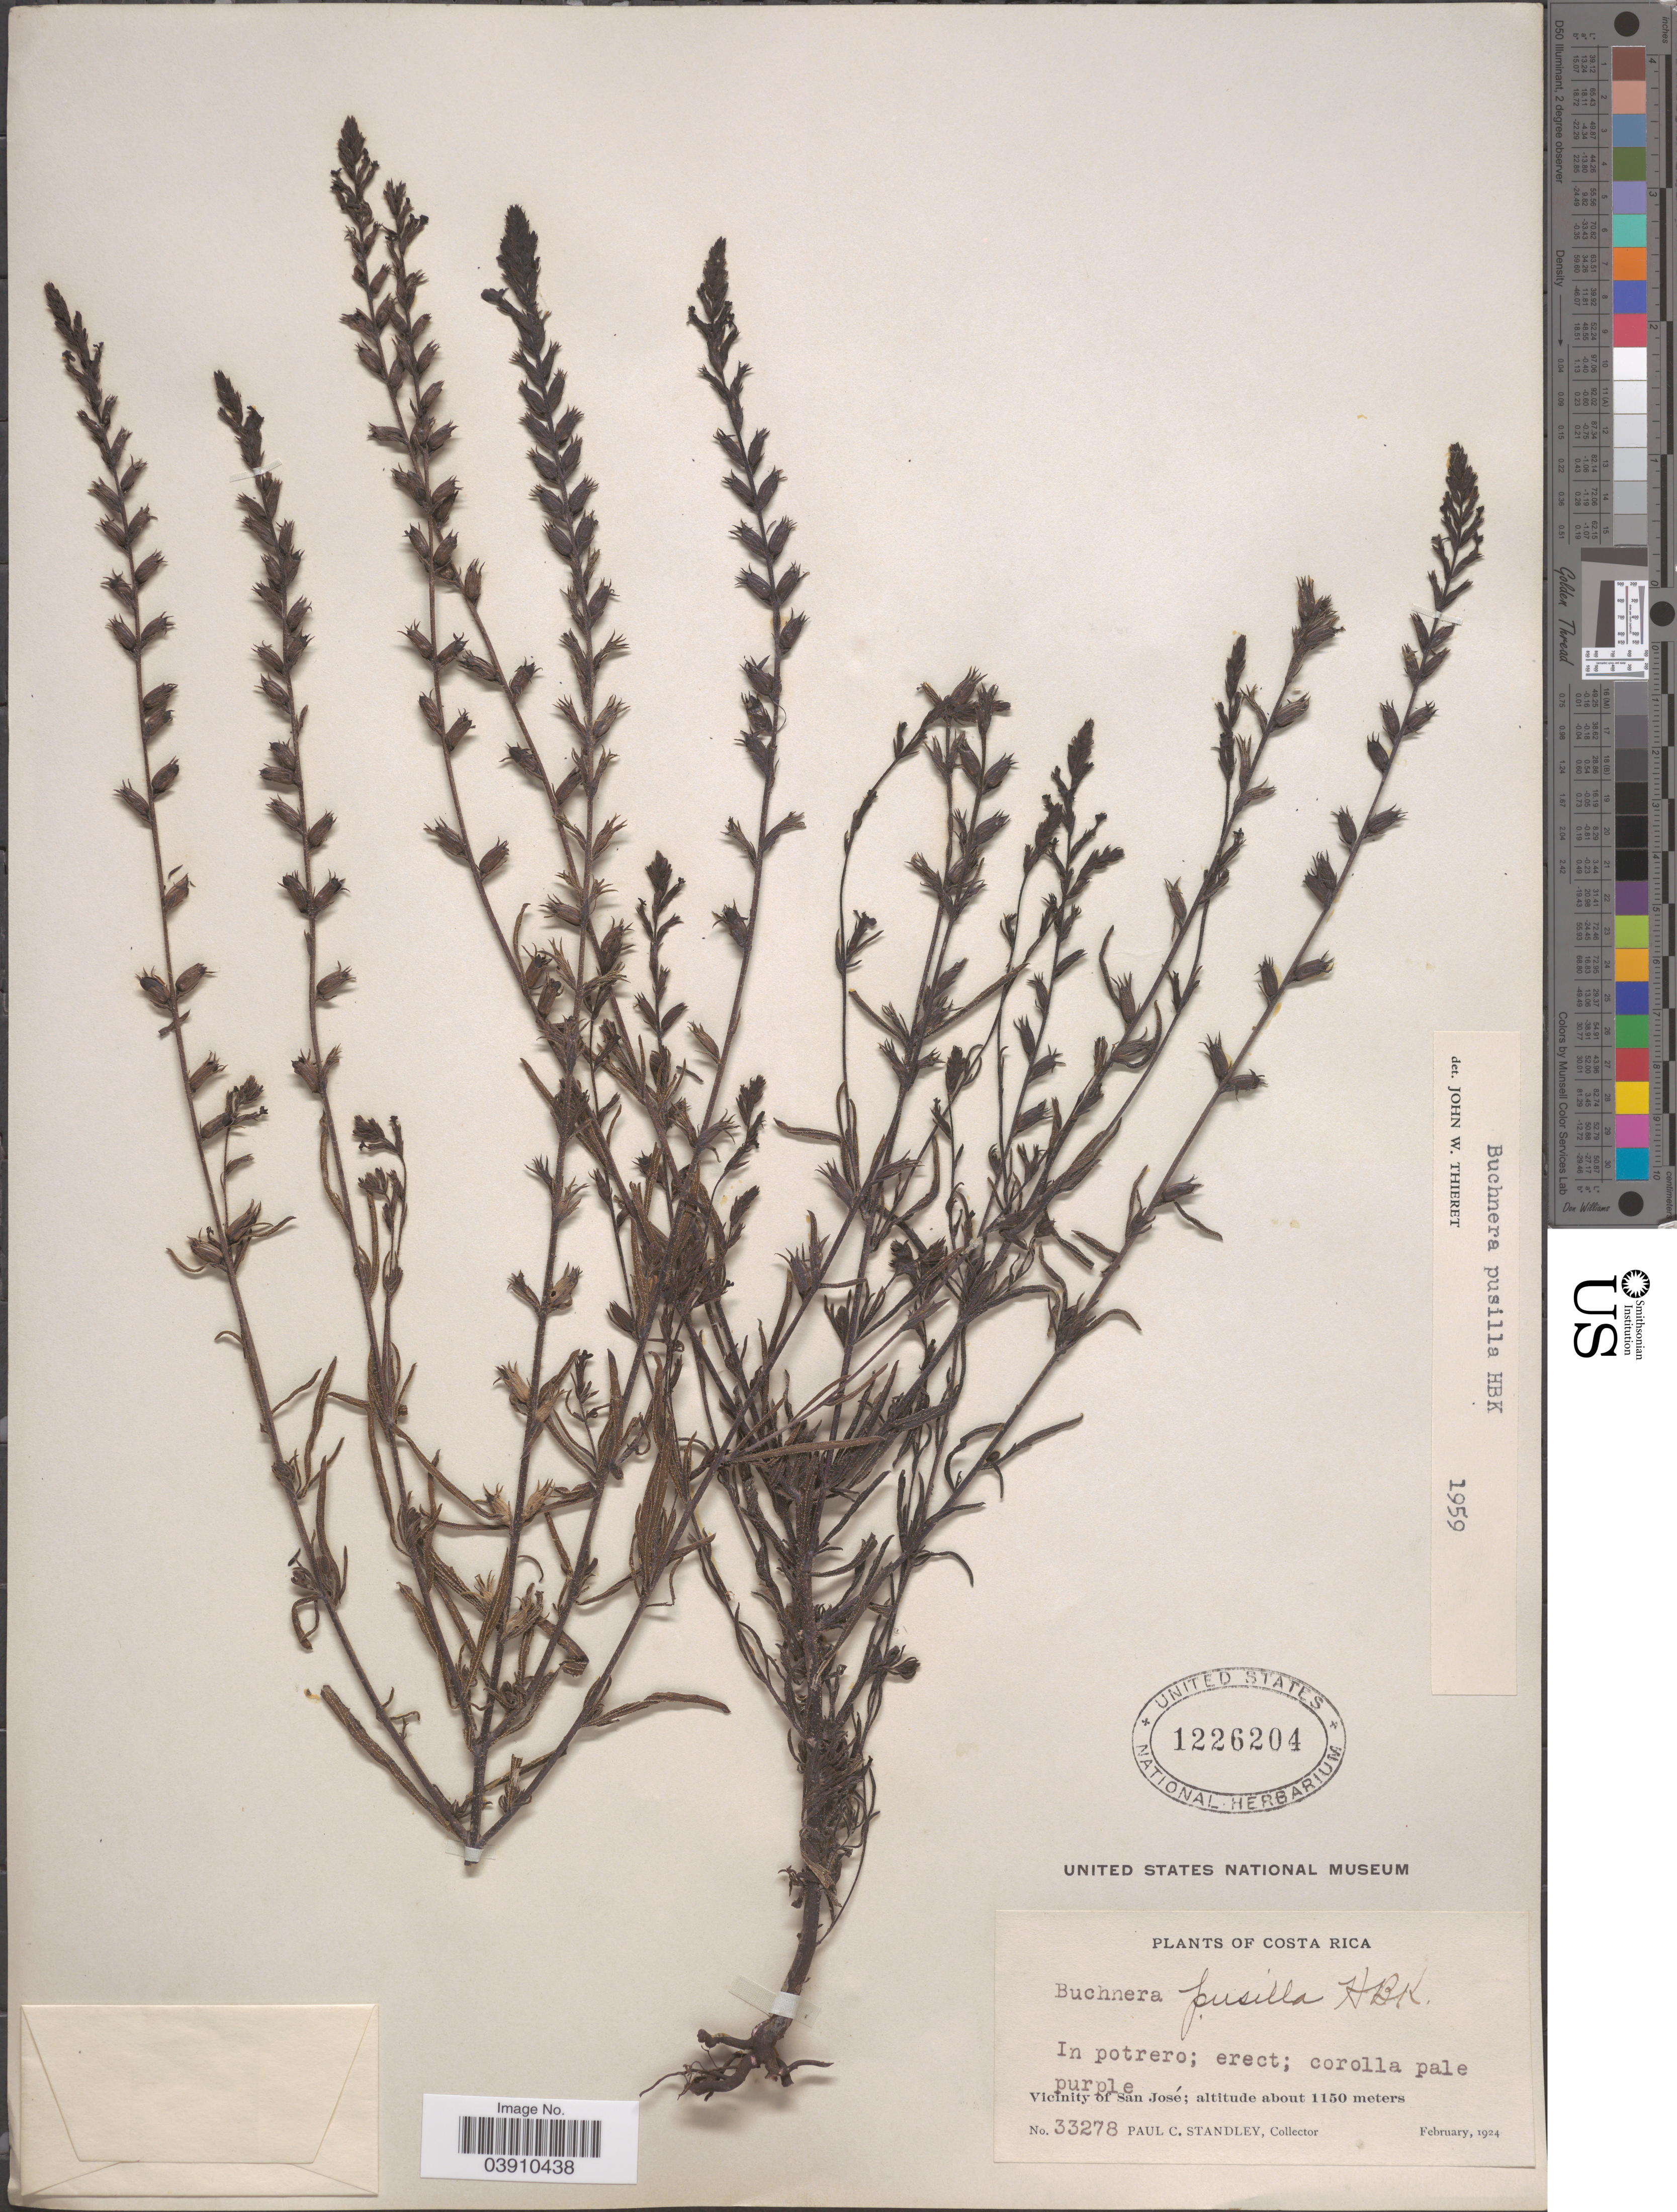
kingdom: Plantae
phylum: Tracheophyta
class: Magnoliopsida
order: Lamiales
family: Orobanchaceae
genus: Buchnera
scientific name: Buchnera pusilla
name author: Kunth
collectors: P. C. Standley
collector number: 33278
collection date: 1924-02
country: Costa Rica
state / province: San José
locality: Vicinity of San José.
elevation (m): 1150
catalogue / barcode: US 1226204